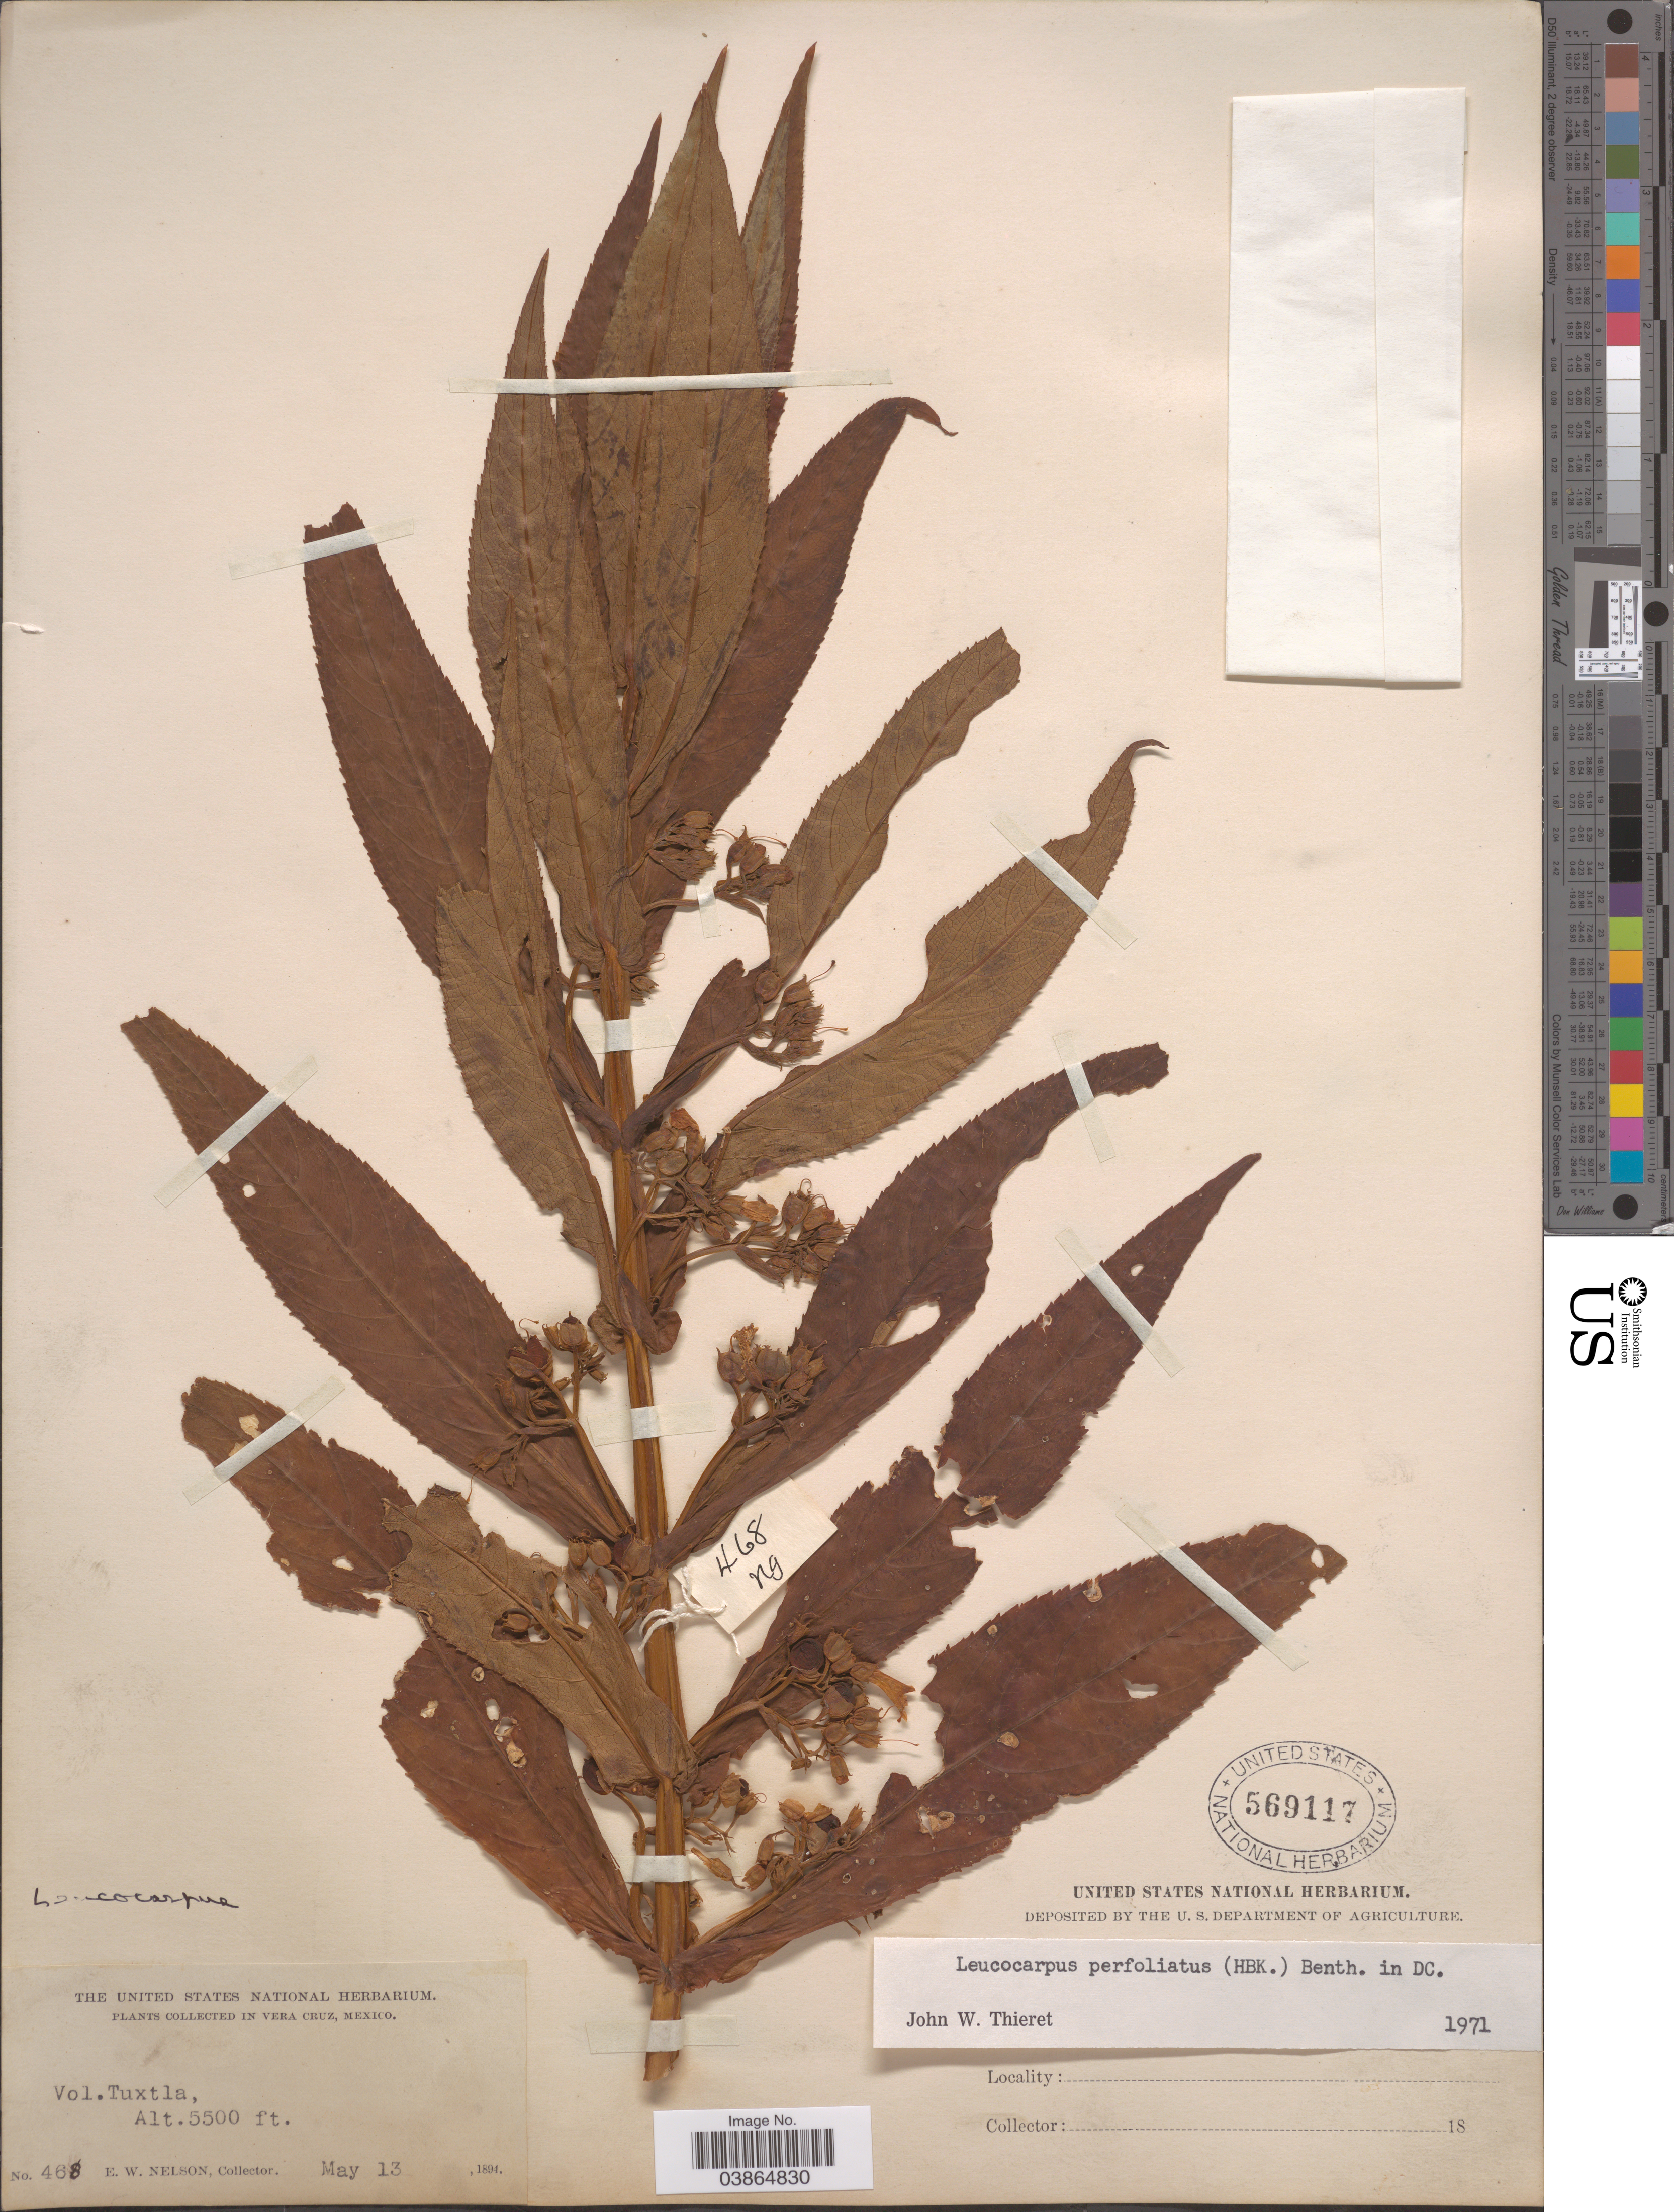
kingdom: Plantae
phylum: Tracheophyta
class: Magnoliopsida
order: Lamiales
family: Phrymaceae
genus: Leucocarpus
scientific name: Leucocarpus alatus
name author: D. Don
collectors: E. W. Nelson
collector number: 468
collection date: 1894-05-13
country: Mexico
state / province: Veracruz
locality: In Vera Cruz. Vol.Tuxtla.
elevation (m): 1676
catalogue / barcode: US 569117